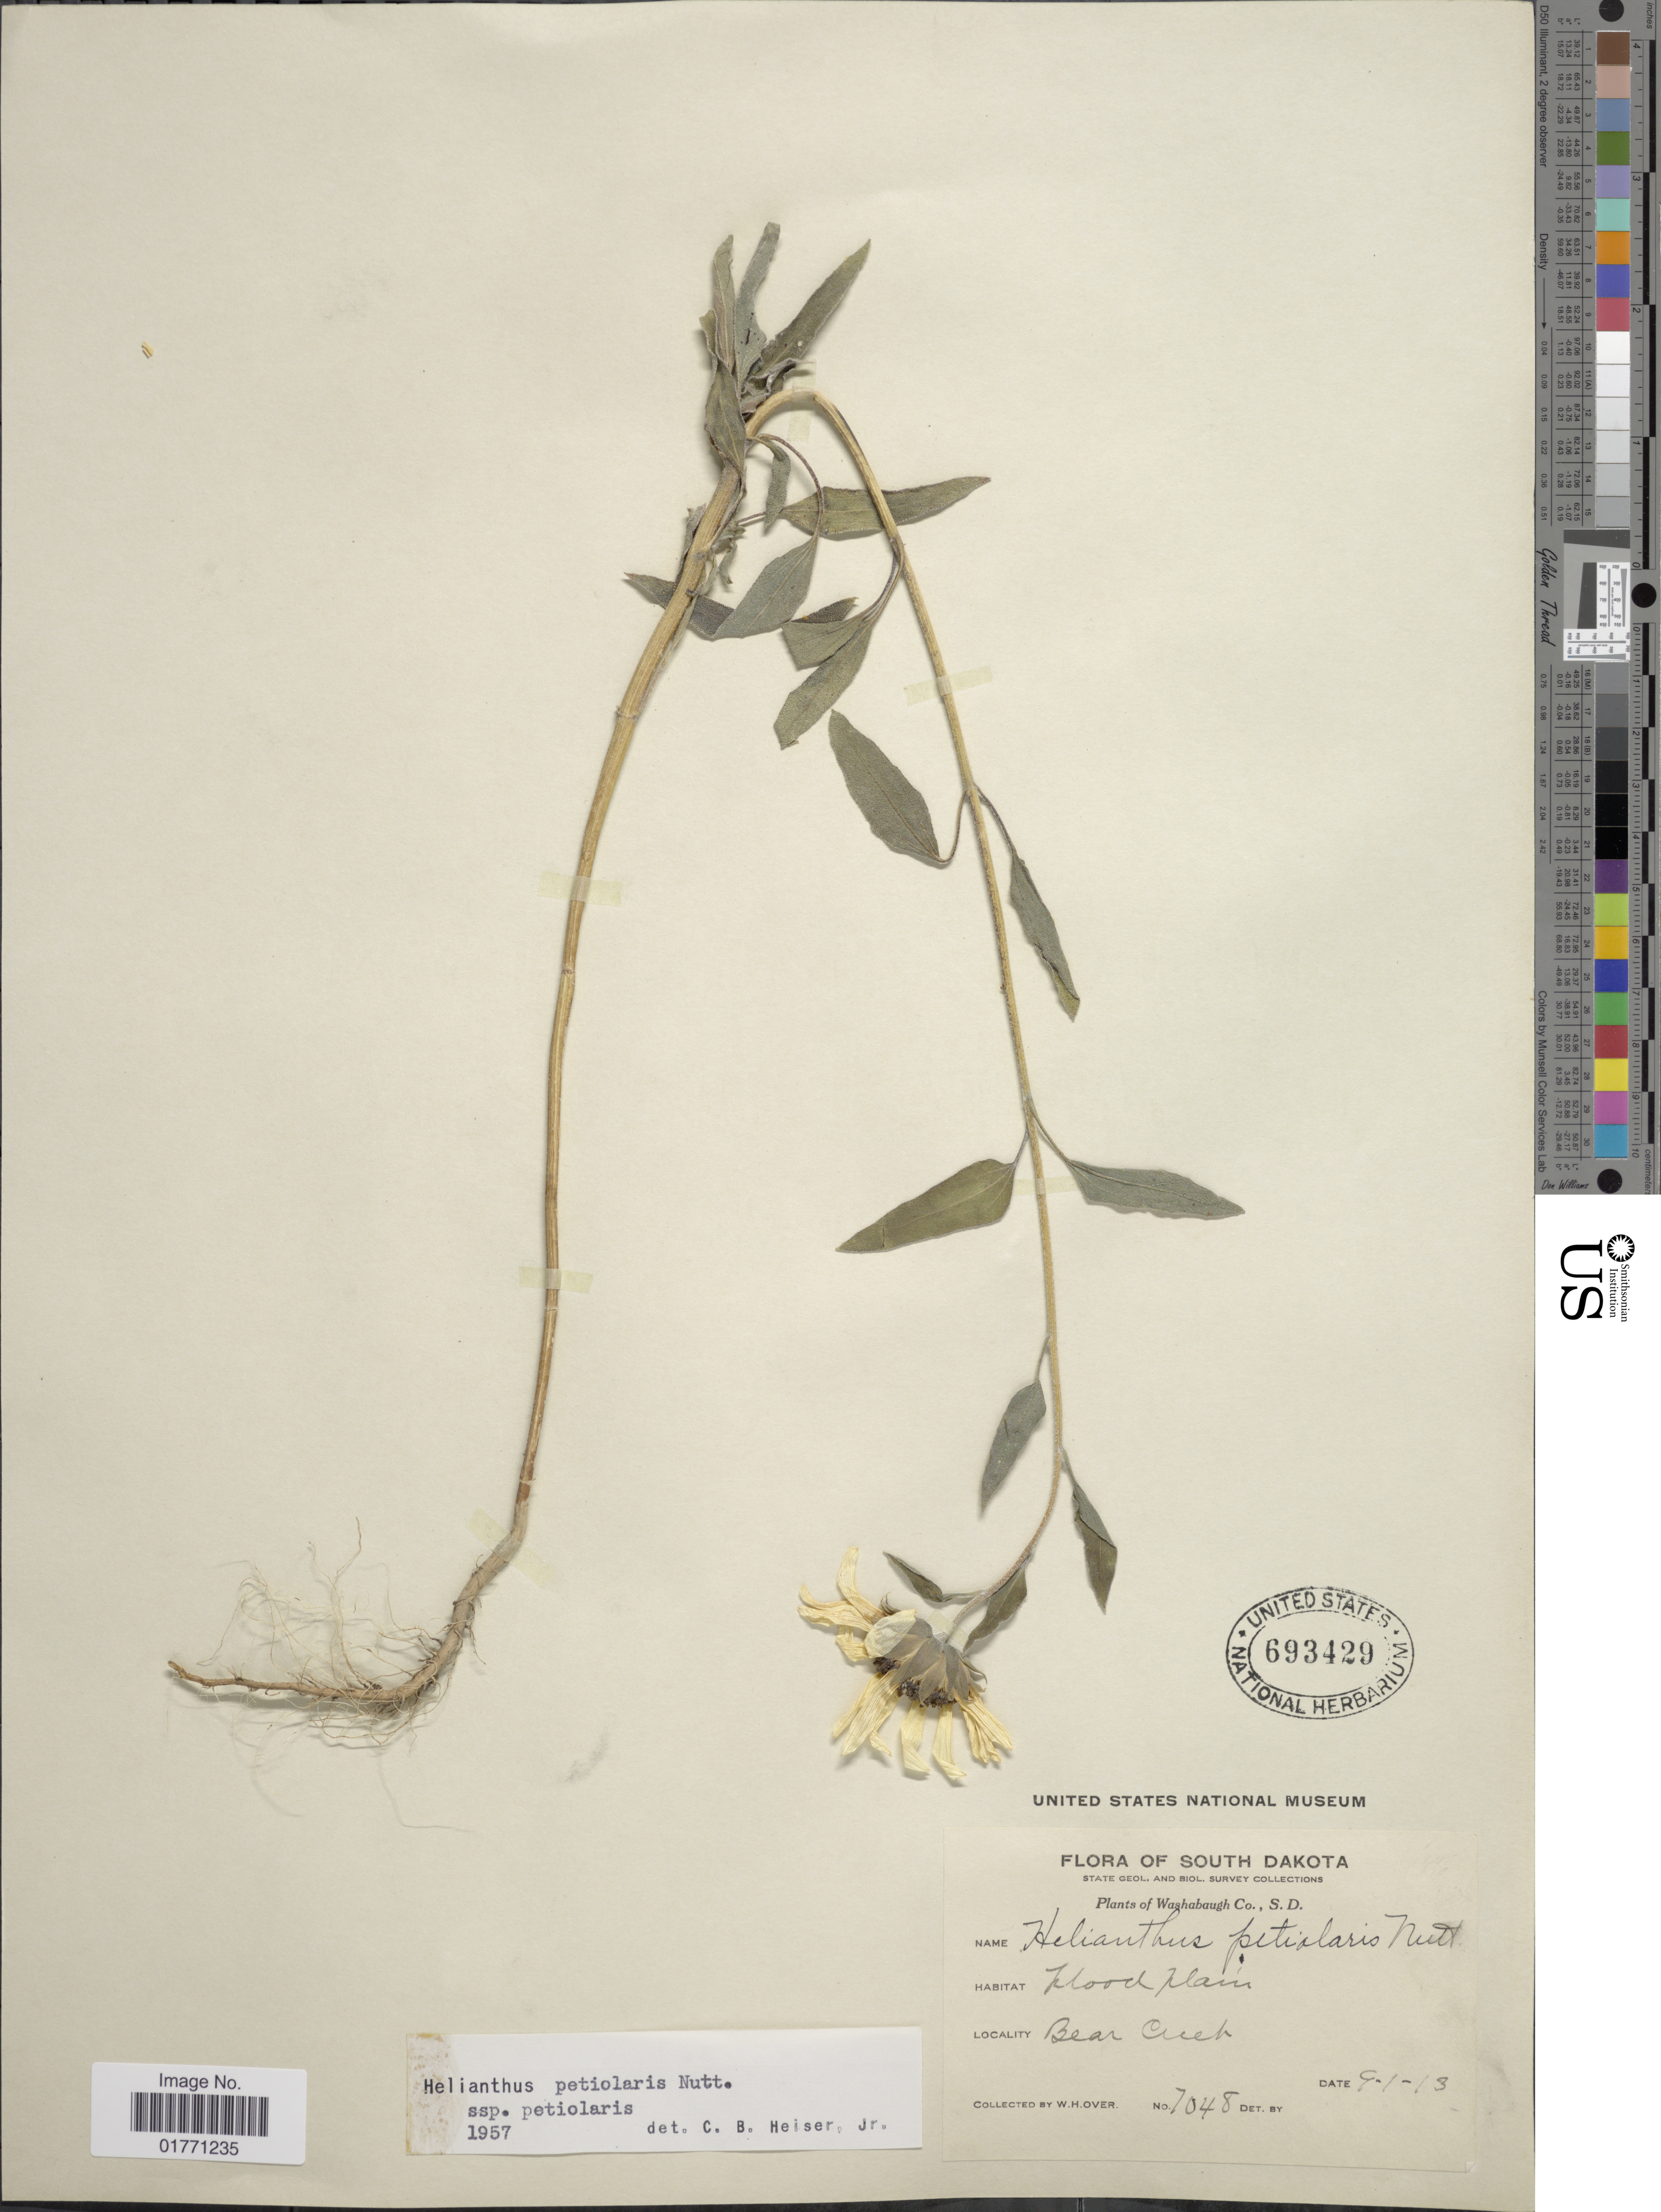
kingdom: Plantae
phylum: Tracheophyta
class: Magnoliopsida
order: Asterales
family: Asteraceae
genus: Helianthus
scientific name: Helianthus petiolaris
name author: Nutt.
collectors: W. Over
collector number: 7048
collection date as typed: Transcribed d/m/y: 1/9/13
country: United States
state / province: South Dakota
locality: Flood plain, Bear Creek, Washabaugh Co.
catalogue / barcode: US 693429